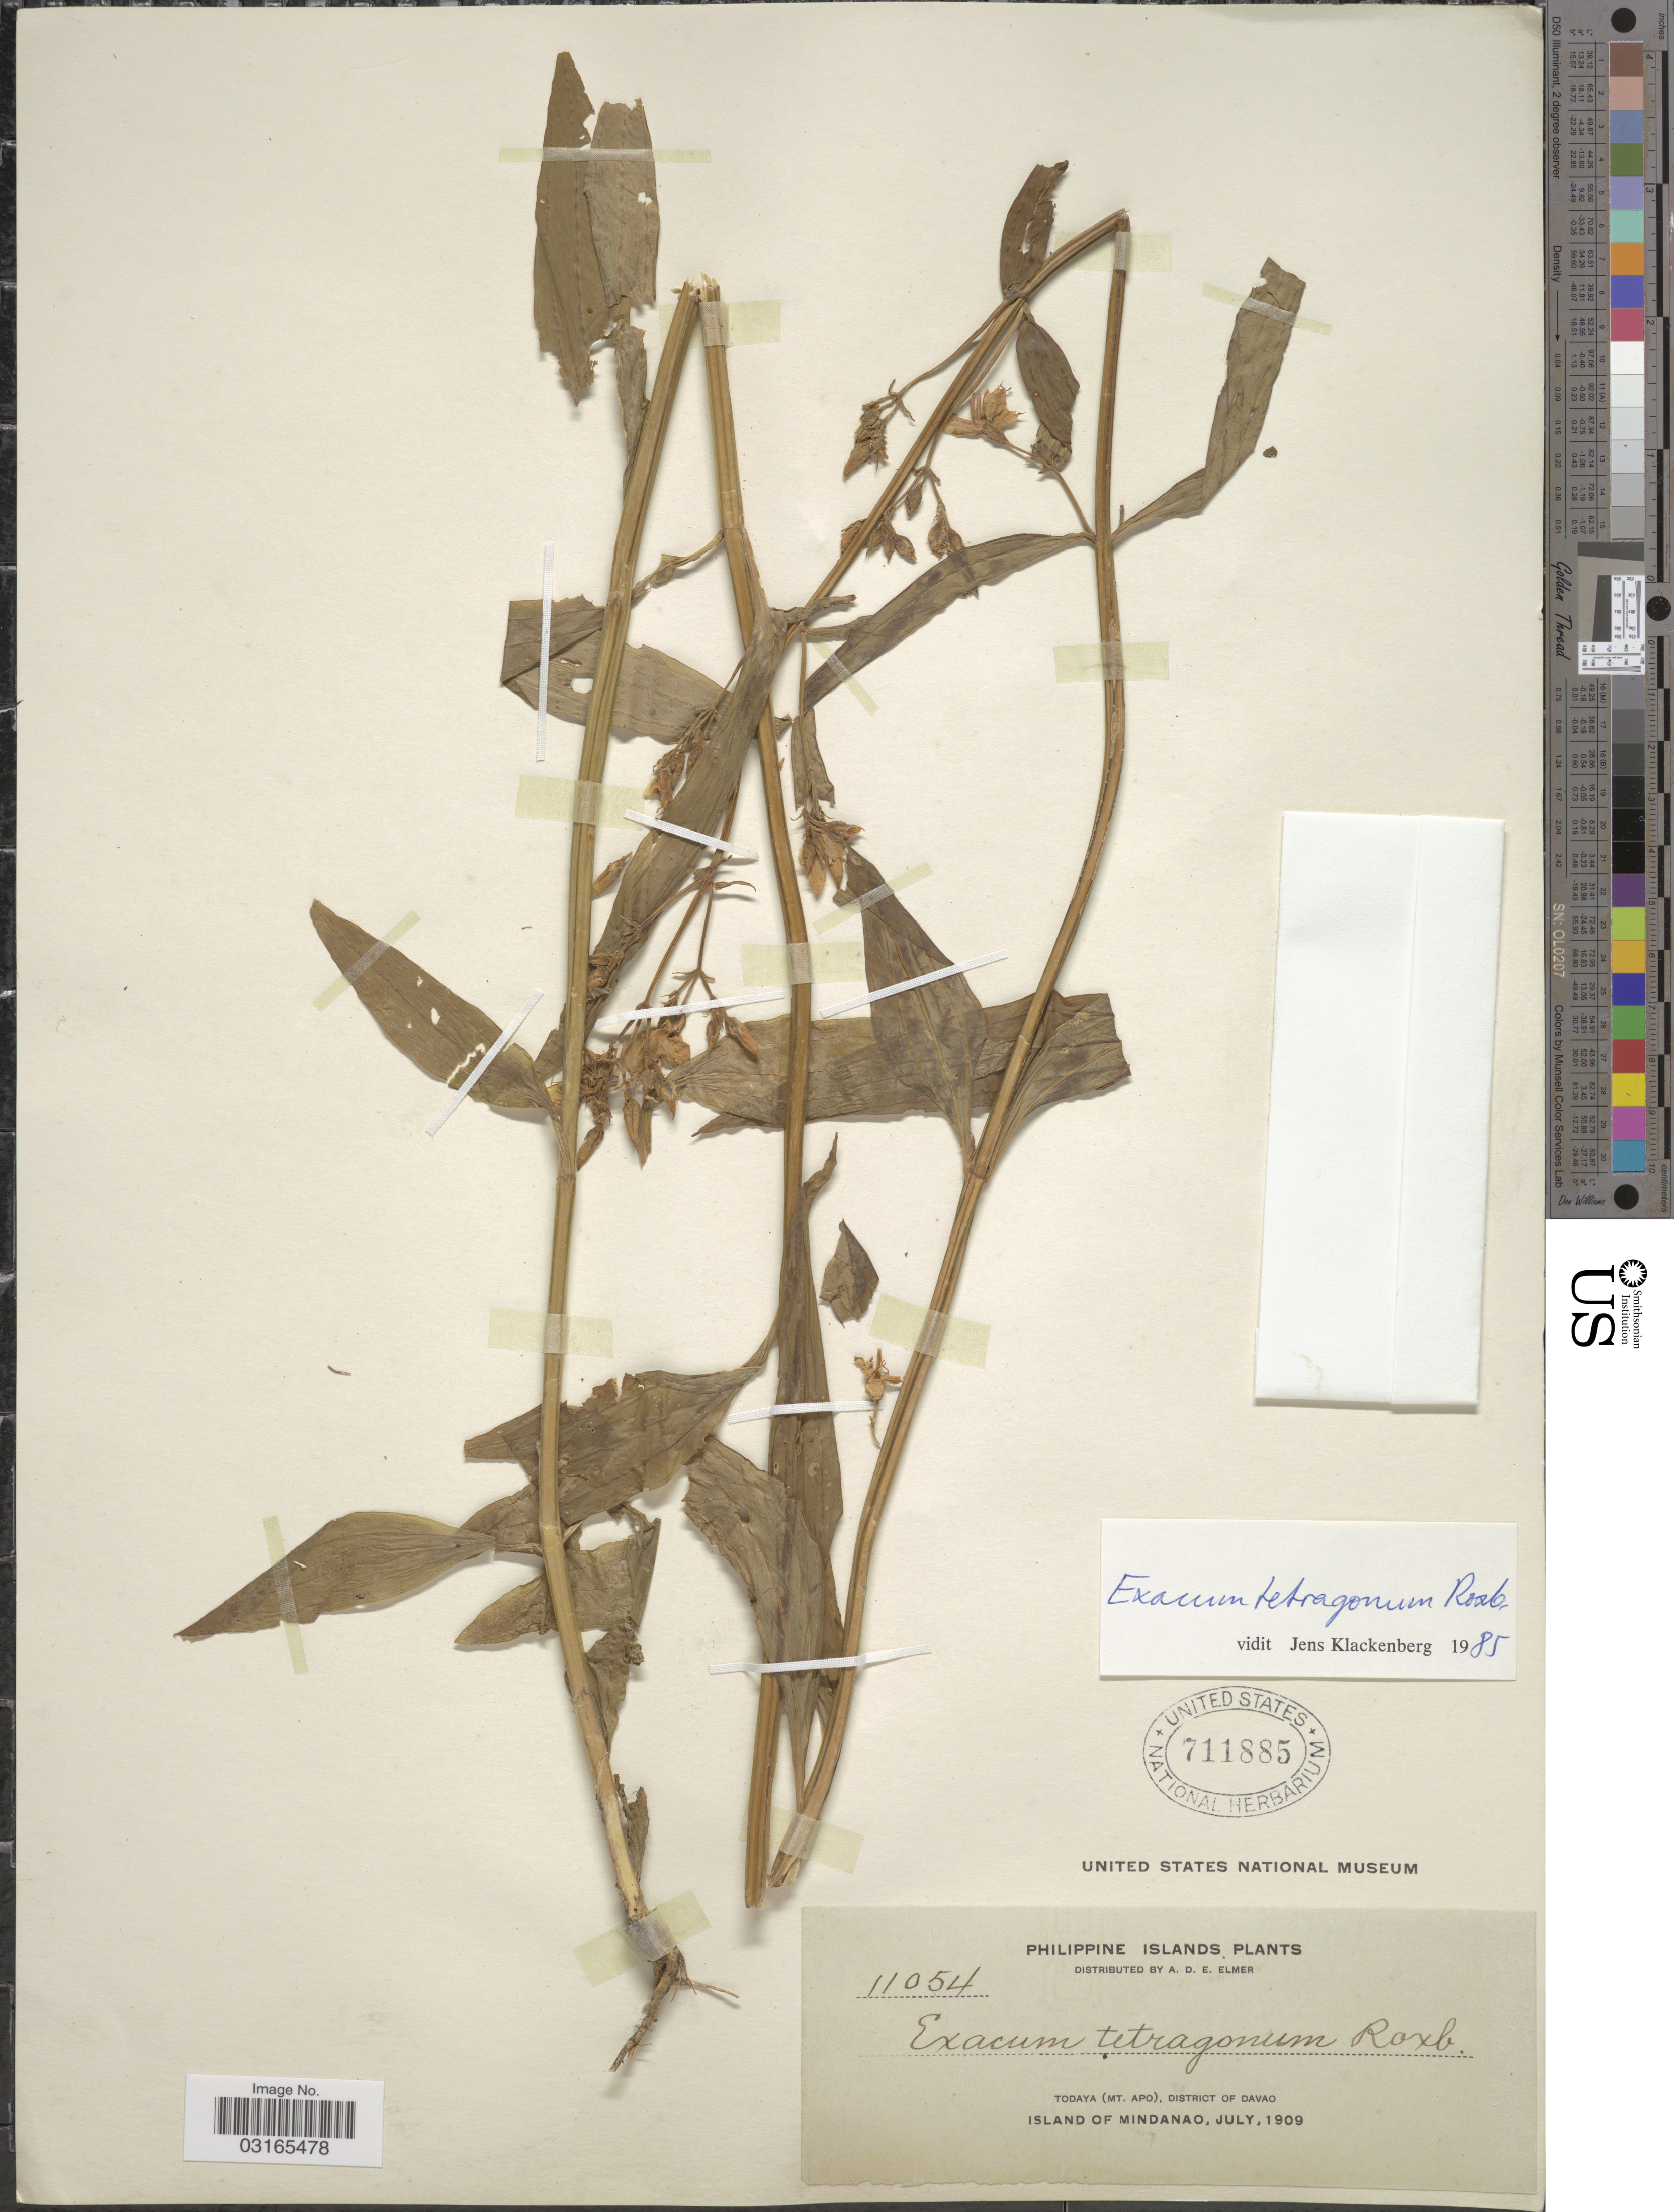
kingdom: Plantae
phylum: Tracheophyta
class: Magnoliopsida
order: Gentianales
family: Gentianaceae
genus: Exacum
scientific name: Exacum tetragonum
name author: Roxb.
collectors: A. D. E. Elmer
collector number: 11054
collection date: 1909-07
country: Philippines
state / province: Davao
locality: Philippine Islands. Todaya (Mt. Apo), District of Davao. Island of Mindanao.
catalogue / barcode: US 711885